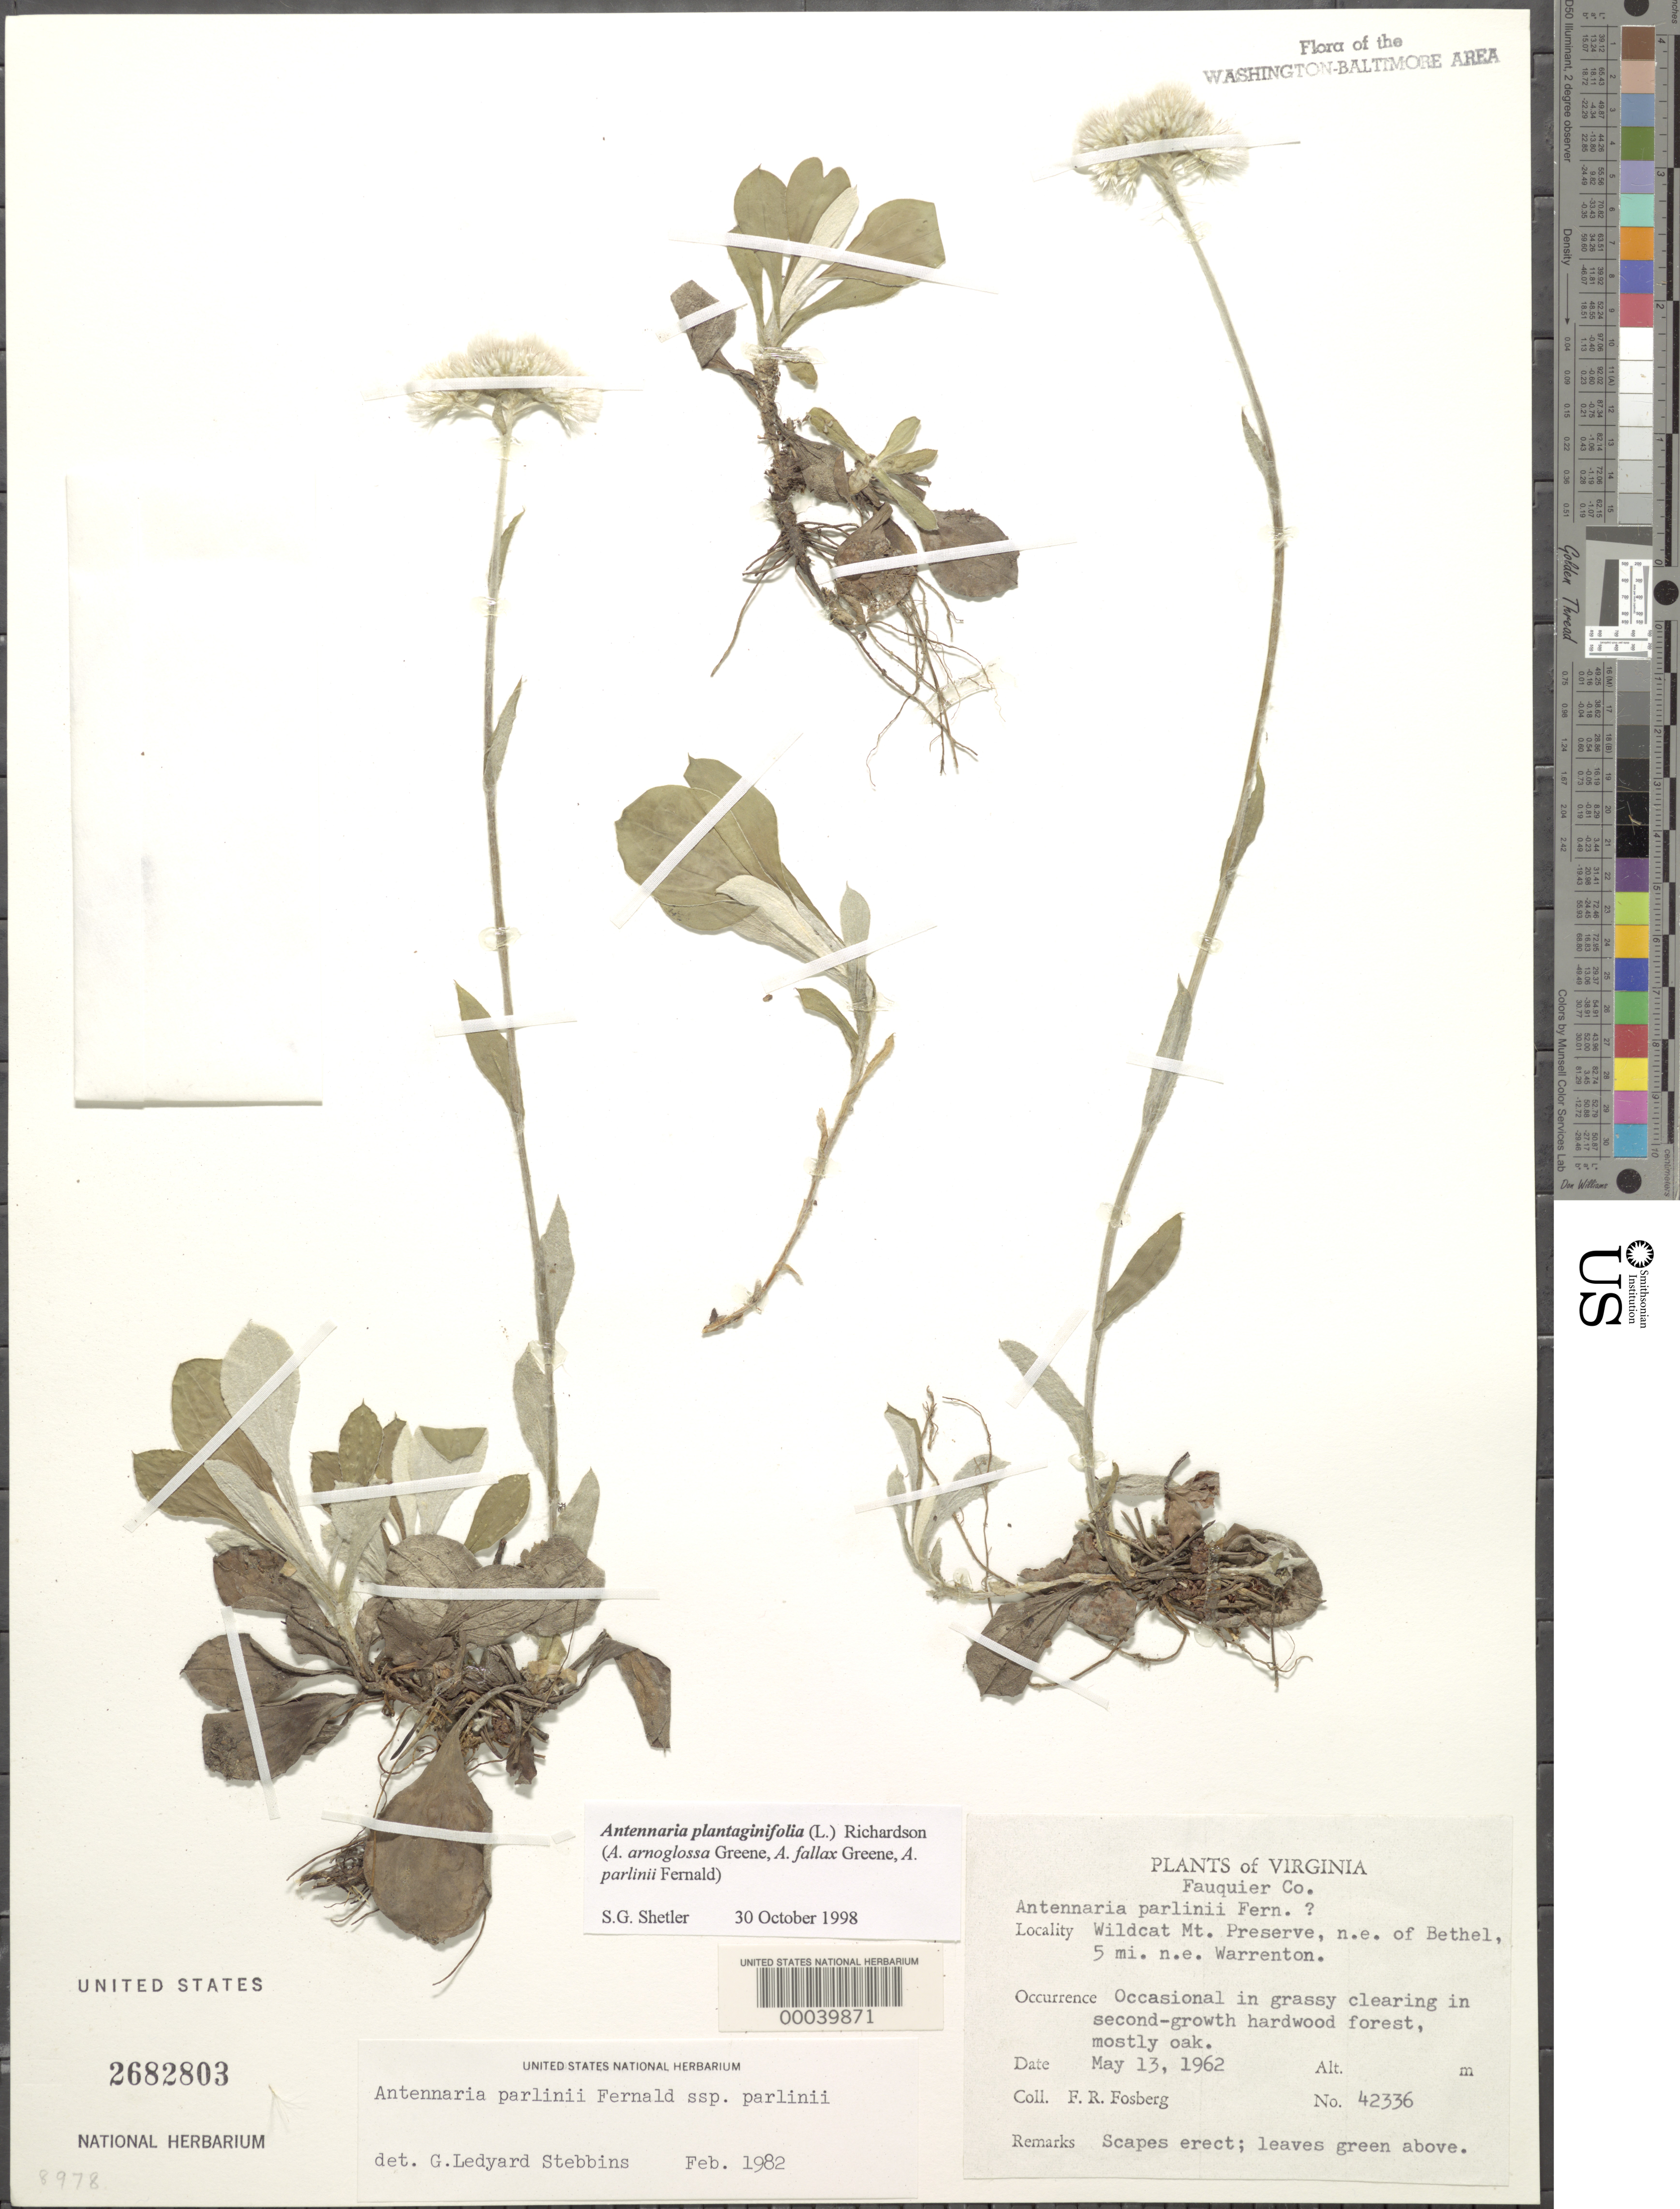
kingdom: Plantae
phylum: Tracheophyta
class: Magnoliopsida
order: Asterales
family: Asteraceae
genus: Antennaria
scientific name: Antennaria plantaginifolia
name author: (L.) Richardson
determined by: Stebbins, G. L.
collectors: F. R. Fosberg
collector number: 42336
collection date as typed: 13 May 1962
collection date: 1962-05-13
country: United States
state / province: Virginia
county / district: Fauquier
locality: Wildcat Mountain Preserve, NE of Bethel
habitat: Grassy clearing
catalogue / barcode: US 2682803